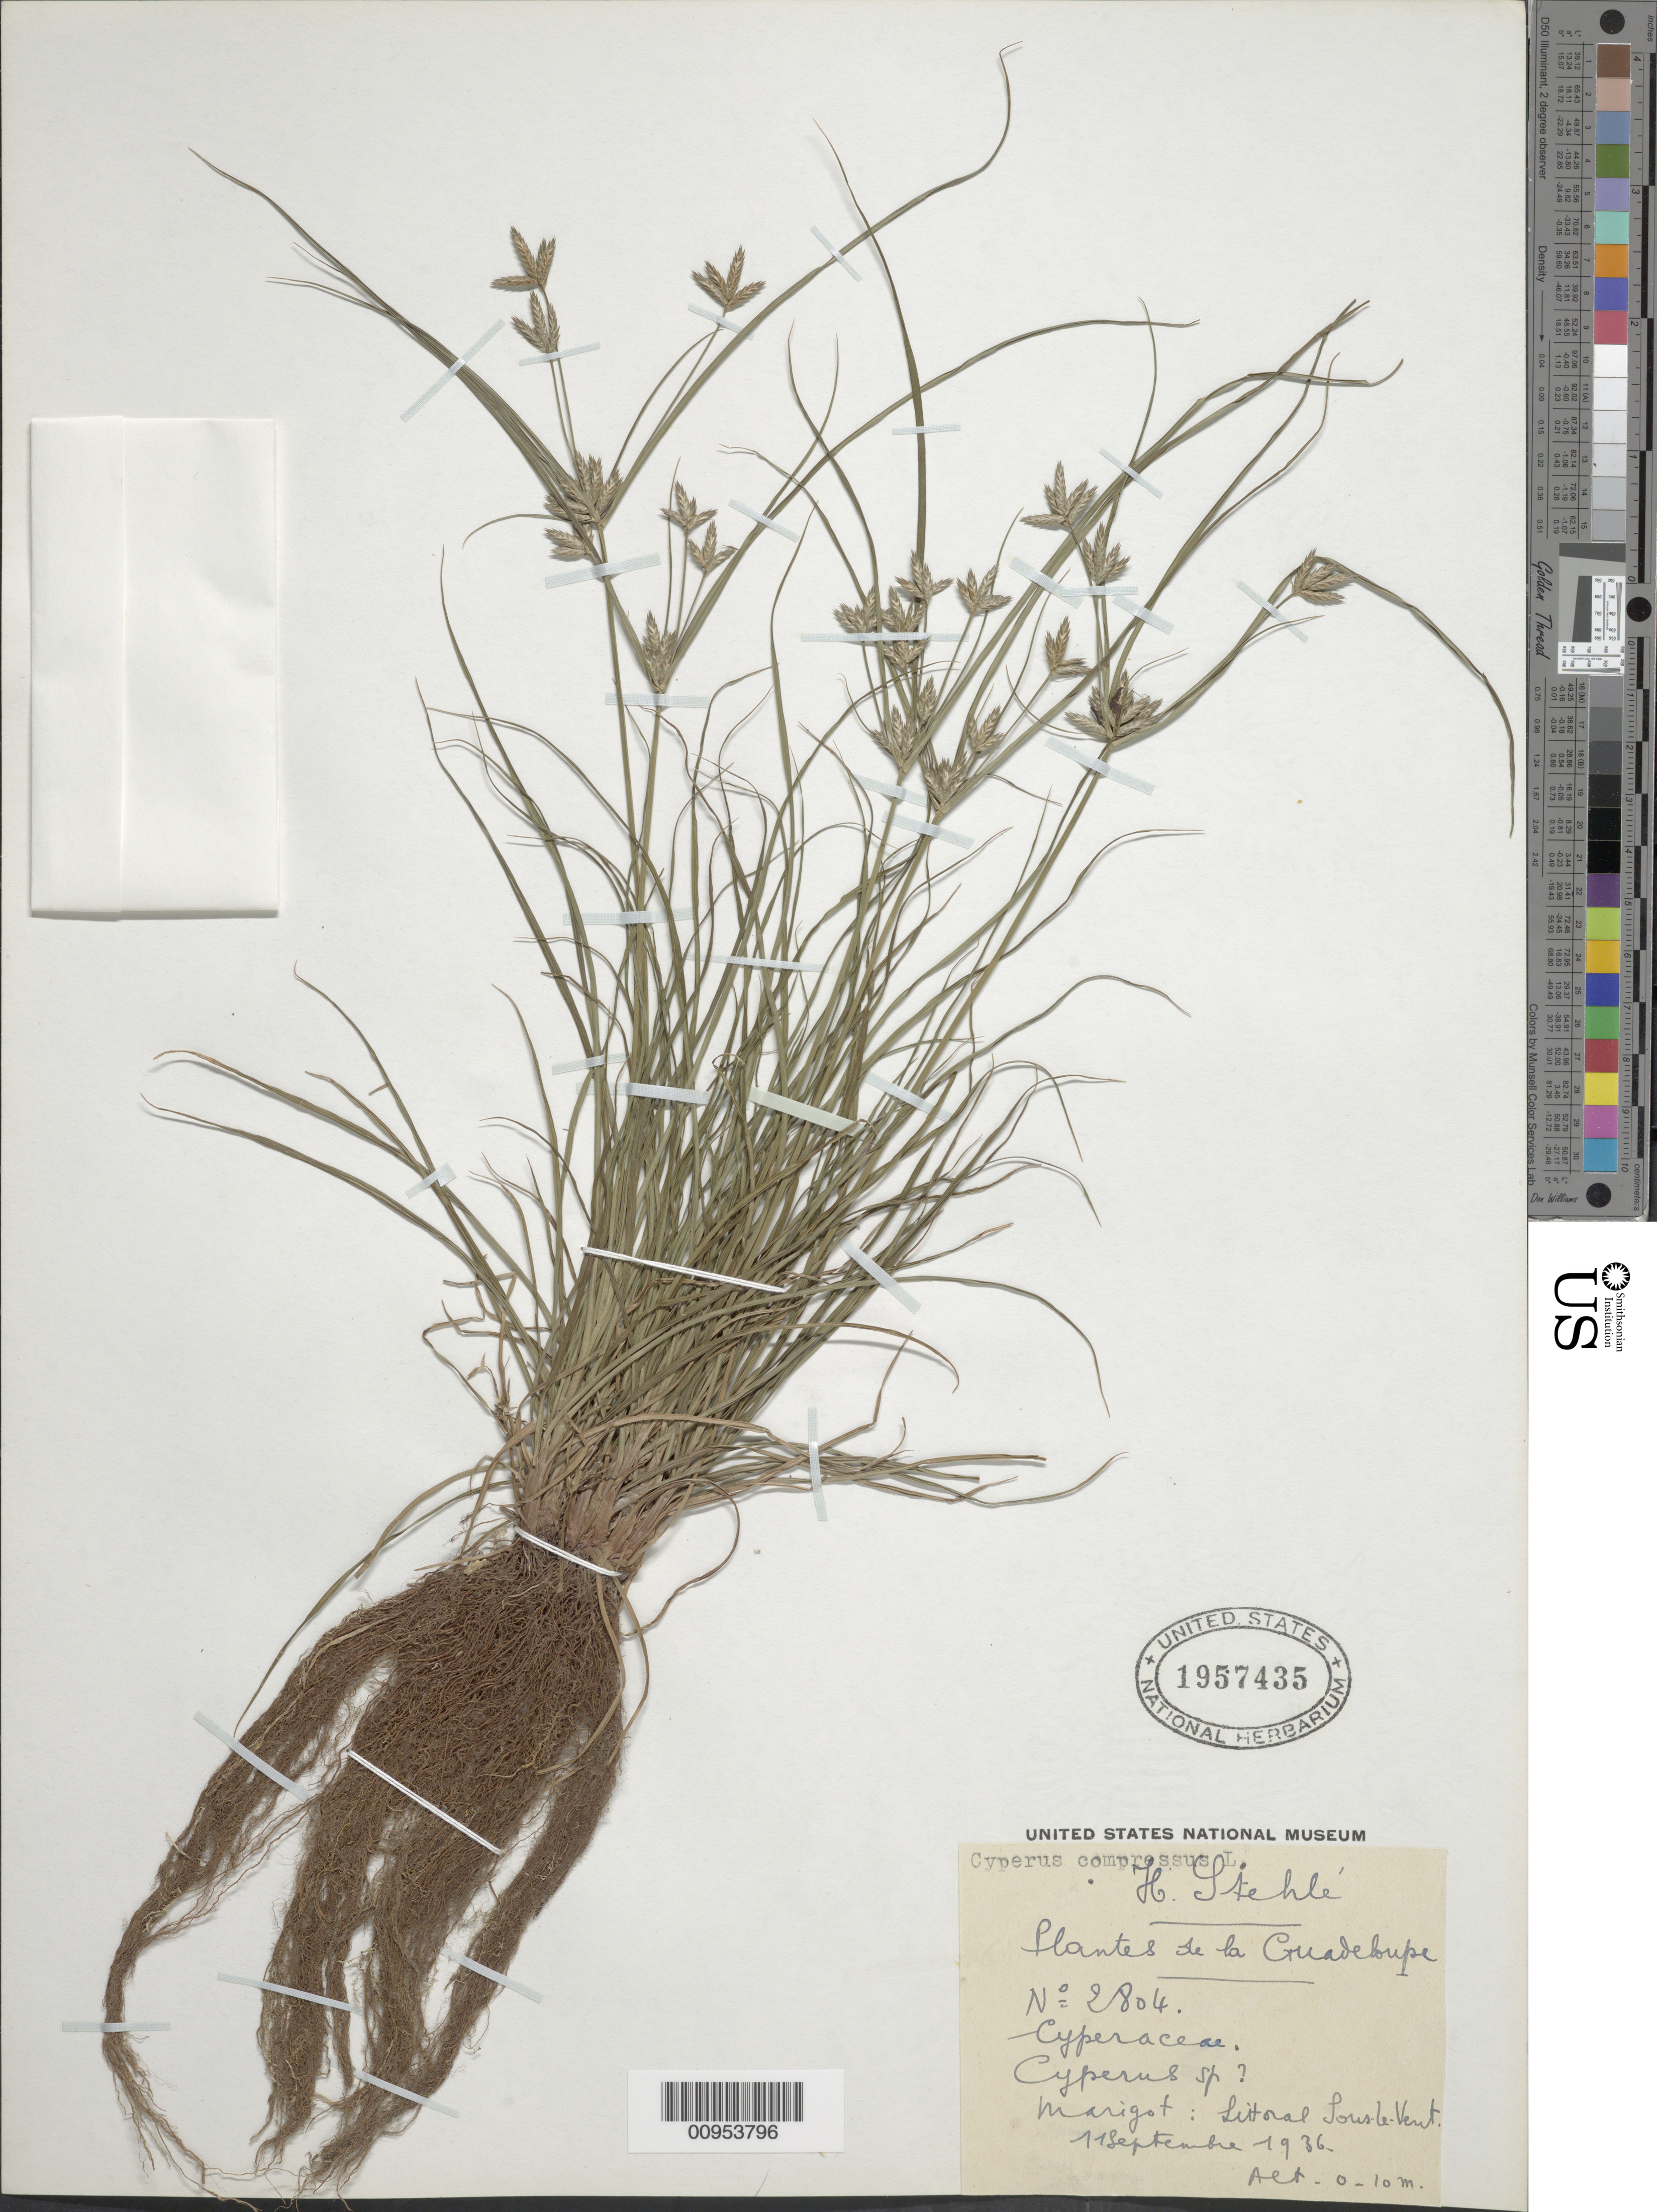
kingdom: Plantae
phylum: Tracheophyta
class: Liliopsida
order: Poales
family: Cyperaceae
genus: Cyperus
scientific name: Cyperus compressus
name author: L.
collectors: H. Stehlé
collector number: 2804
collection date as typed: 11 Sep 1936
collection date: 1936-09-11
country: Guadeloupe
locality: Marigot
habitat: Littoral sous-le-vert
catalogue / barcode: US 1957435